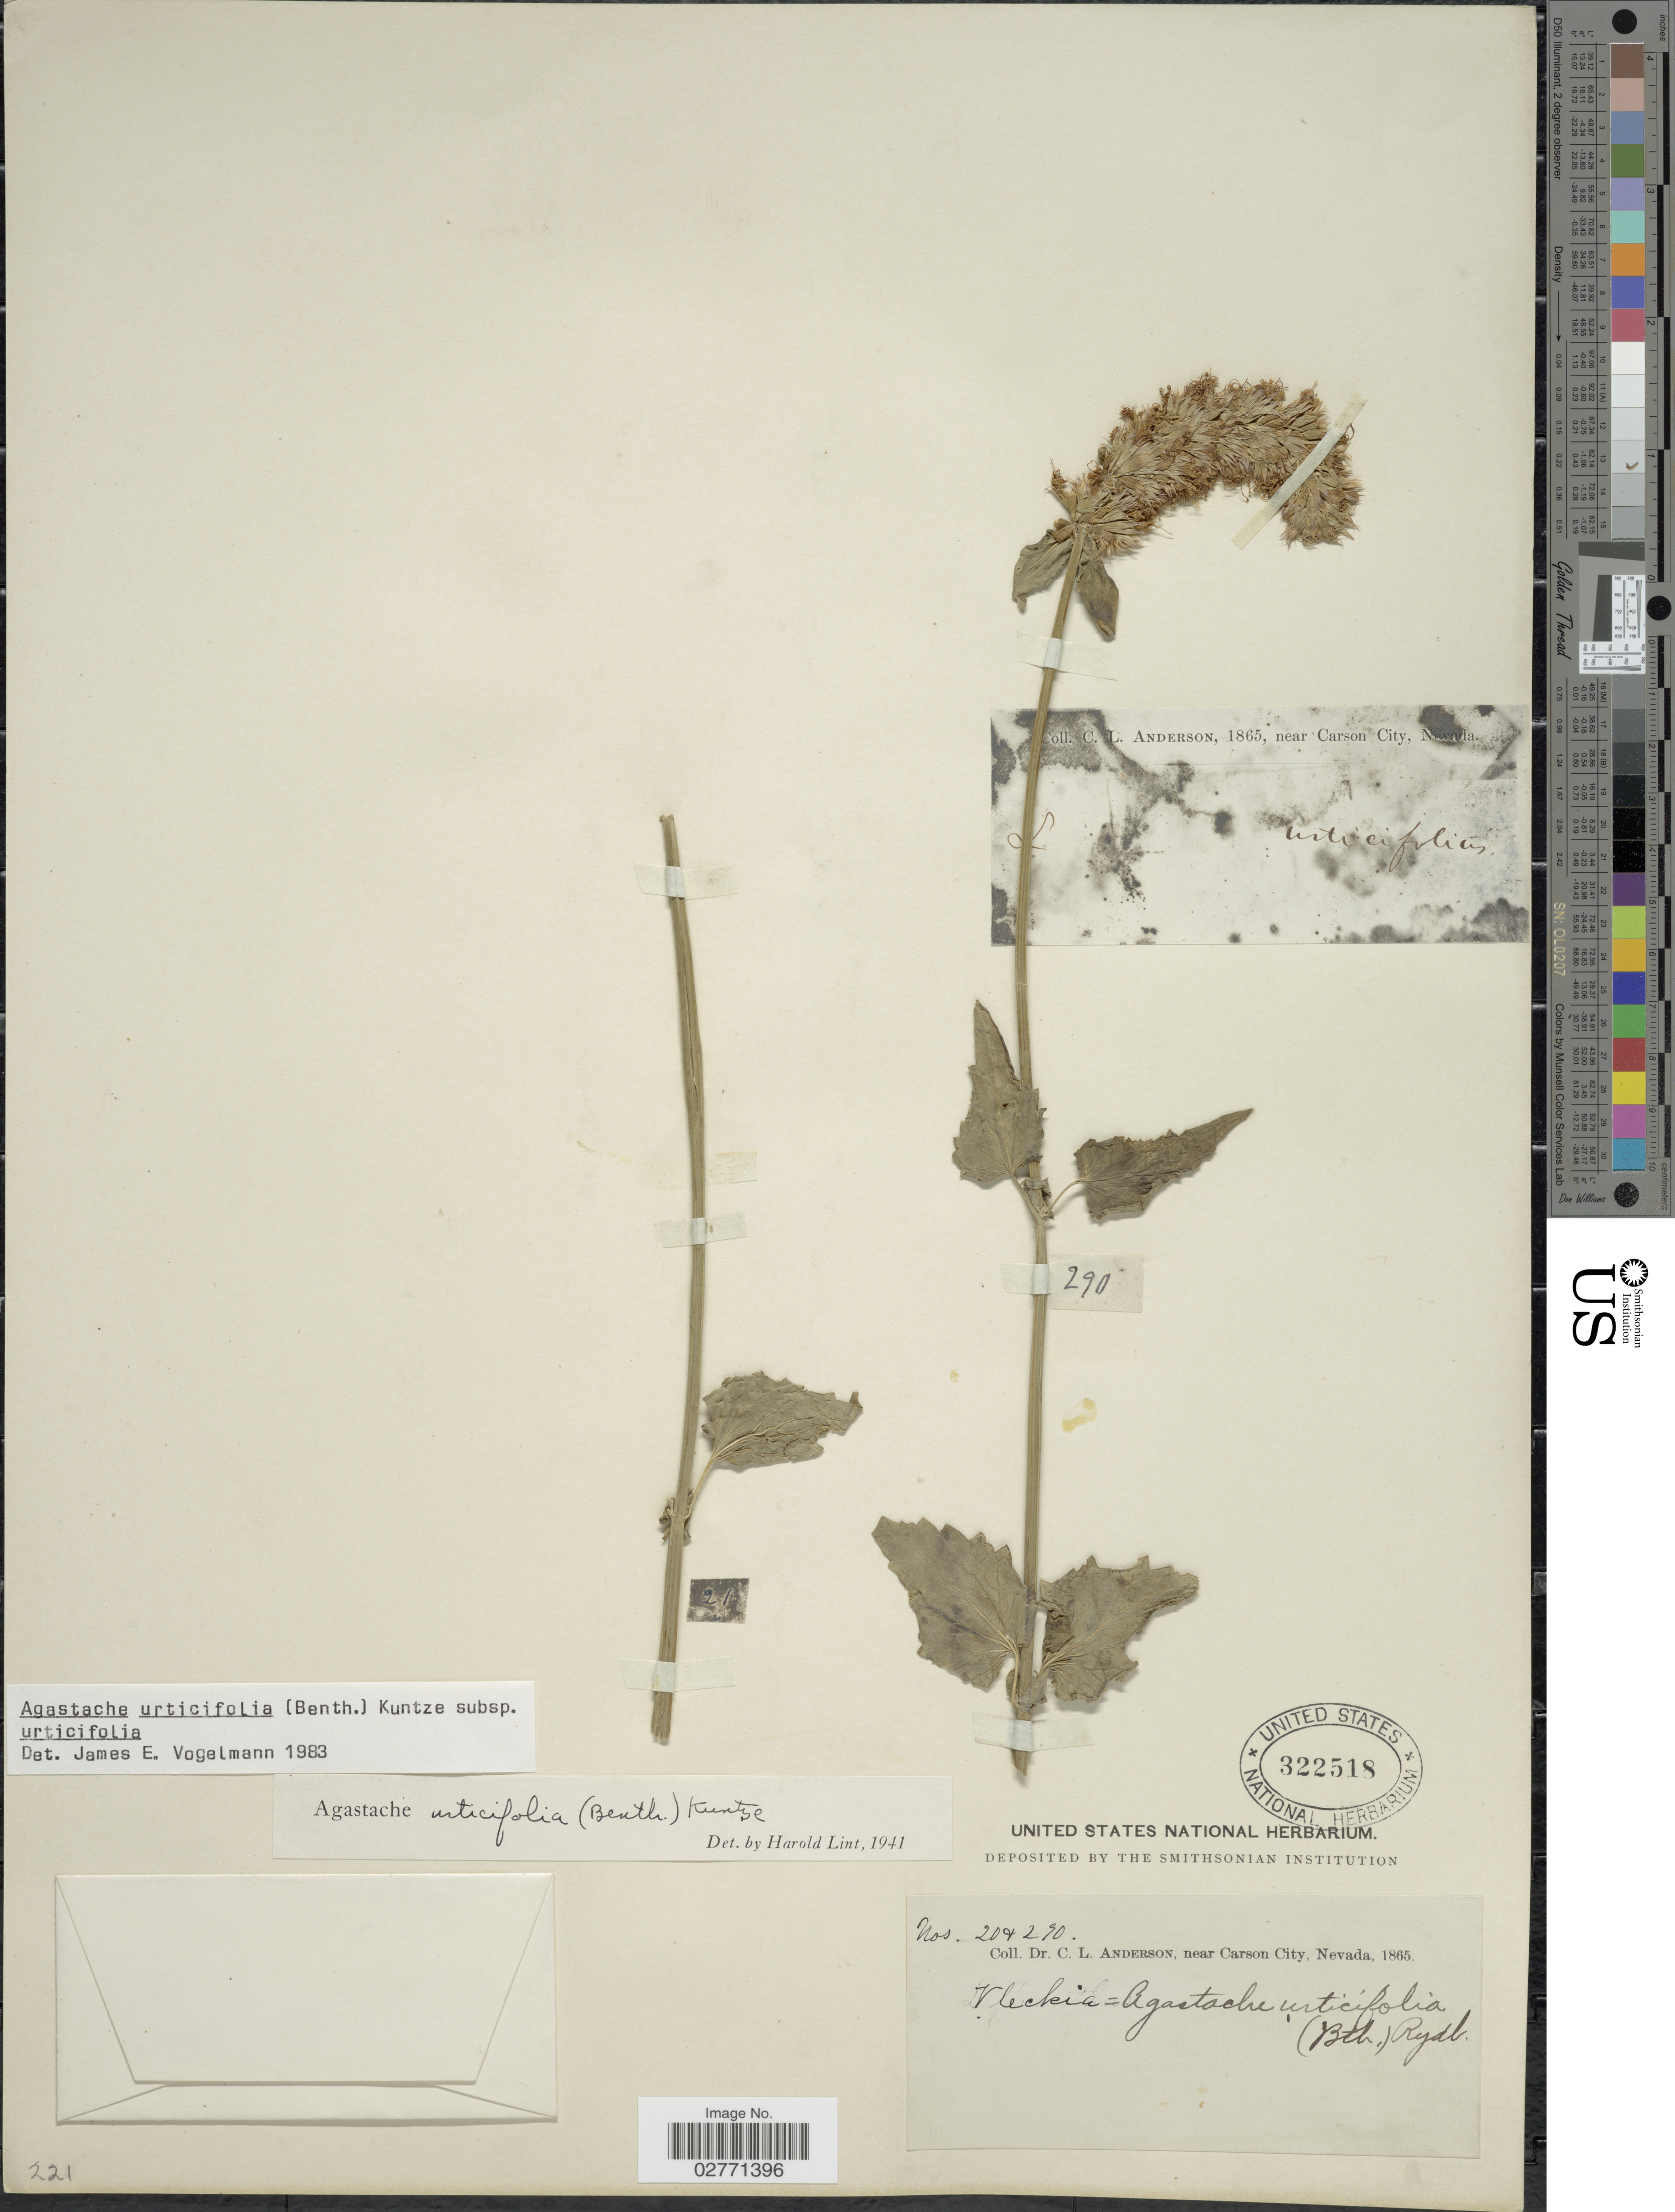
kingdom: Plantae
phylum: Tracheophyta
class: Magnoliopsida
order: Lamiales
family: Lamiaceae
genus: Agastache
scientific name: Agastache urticifolia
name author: (Benth.) Kuntze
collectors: C. L. Anderson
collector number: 20/290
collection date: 1865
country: United States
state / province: Nevada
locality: Near Carson City.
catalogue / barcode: US 322518